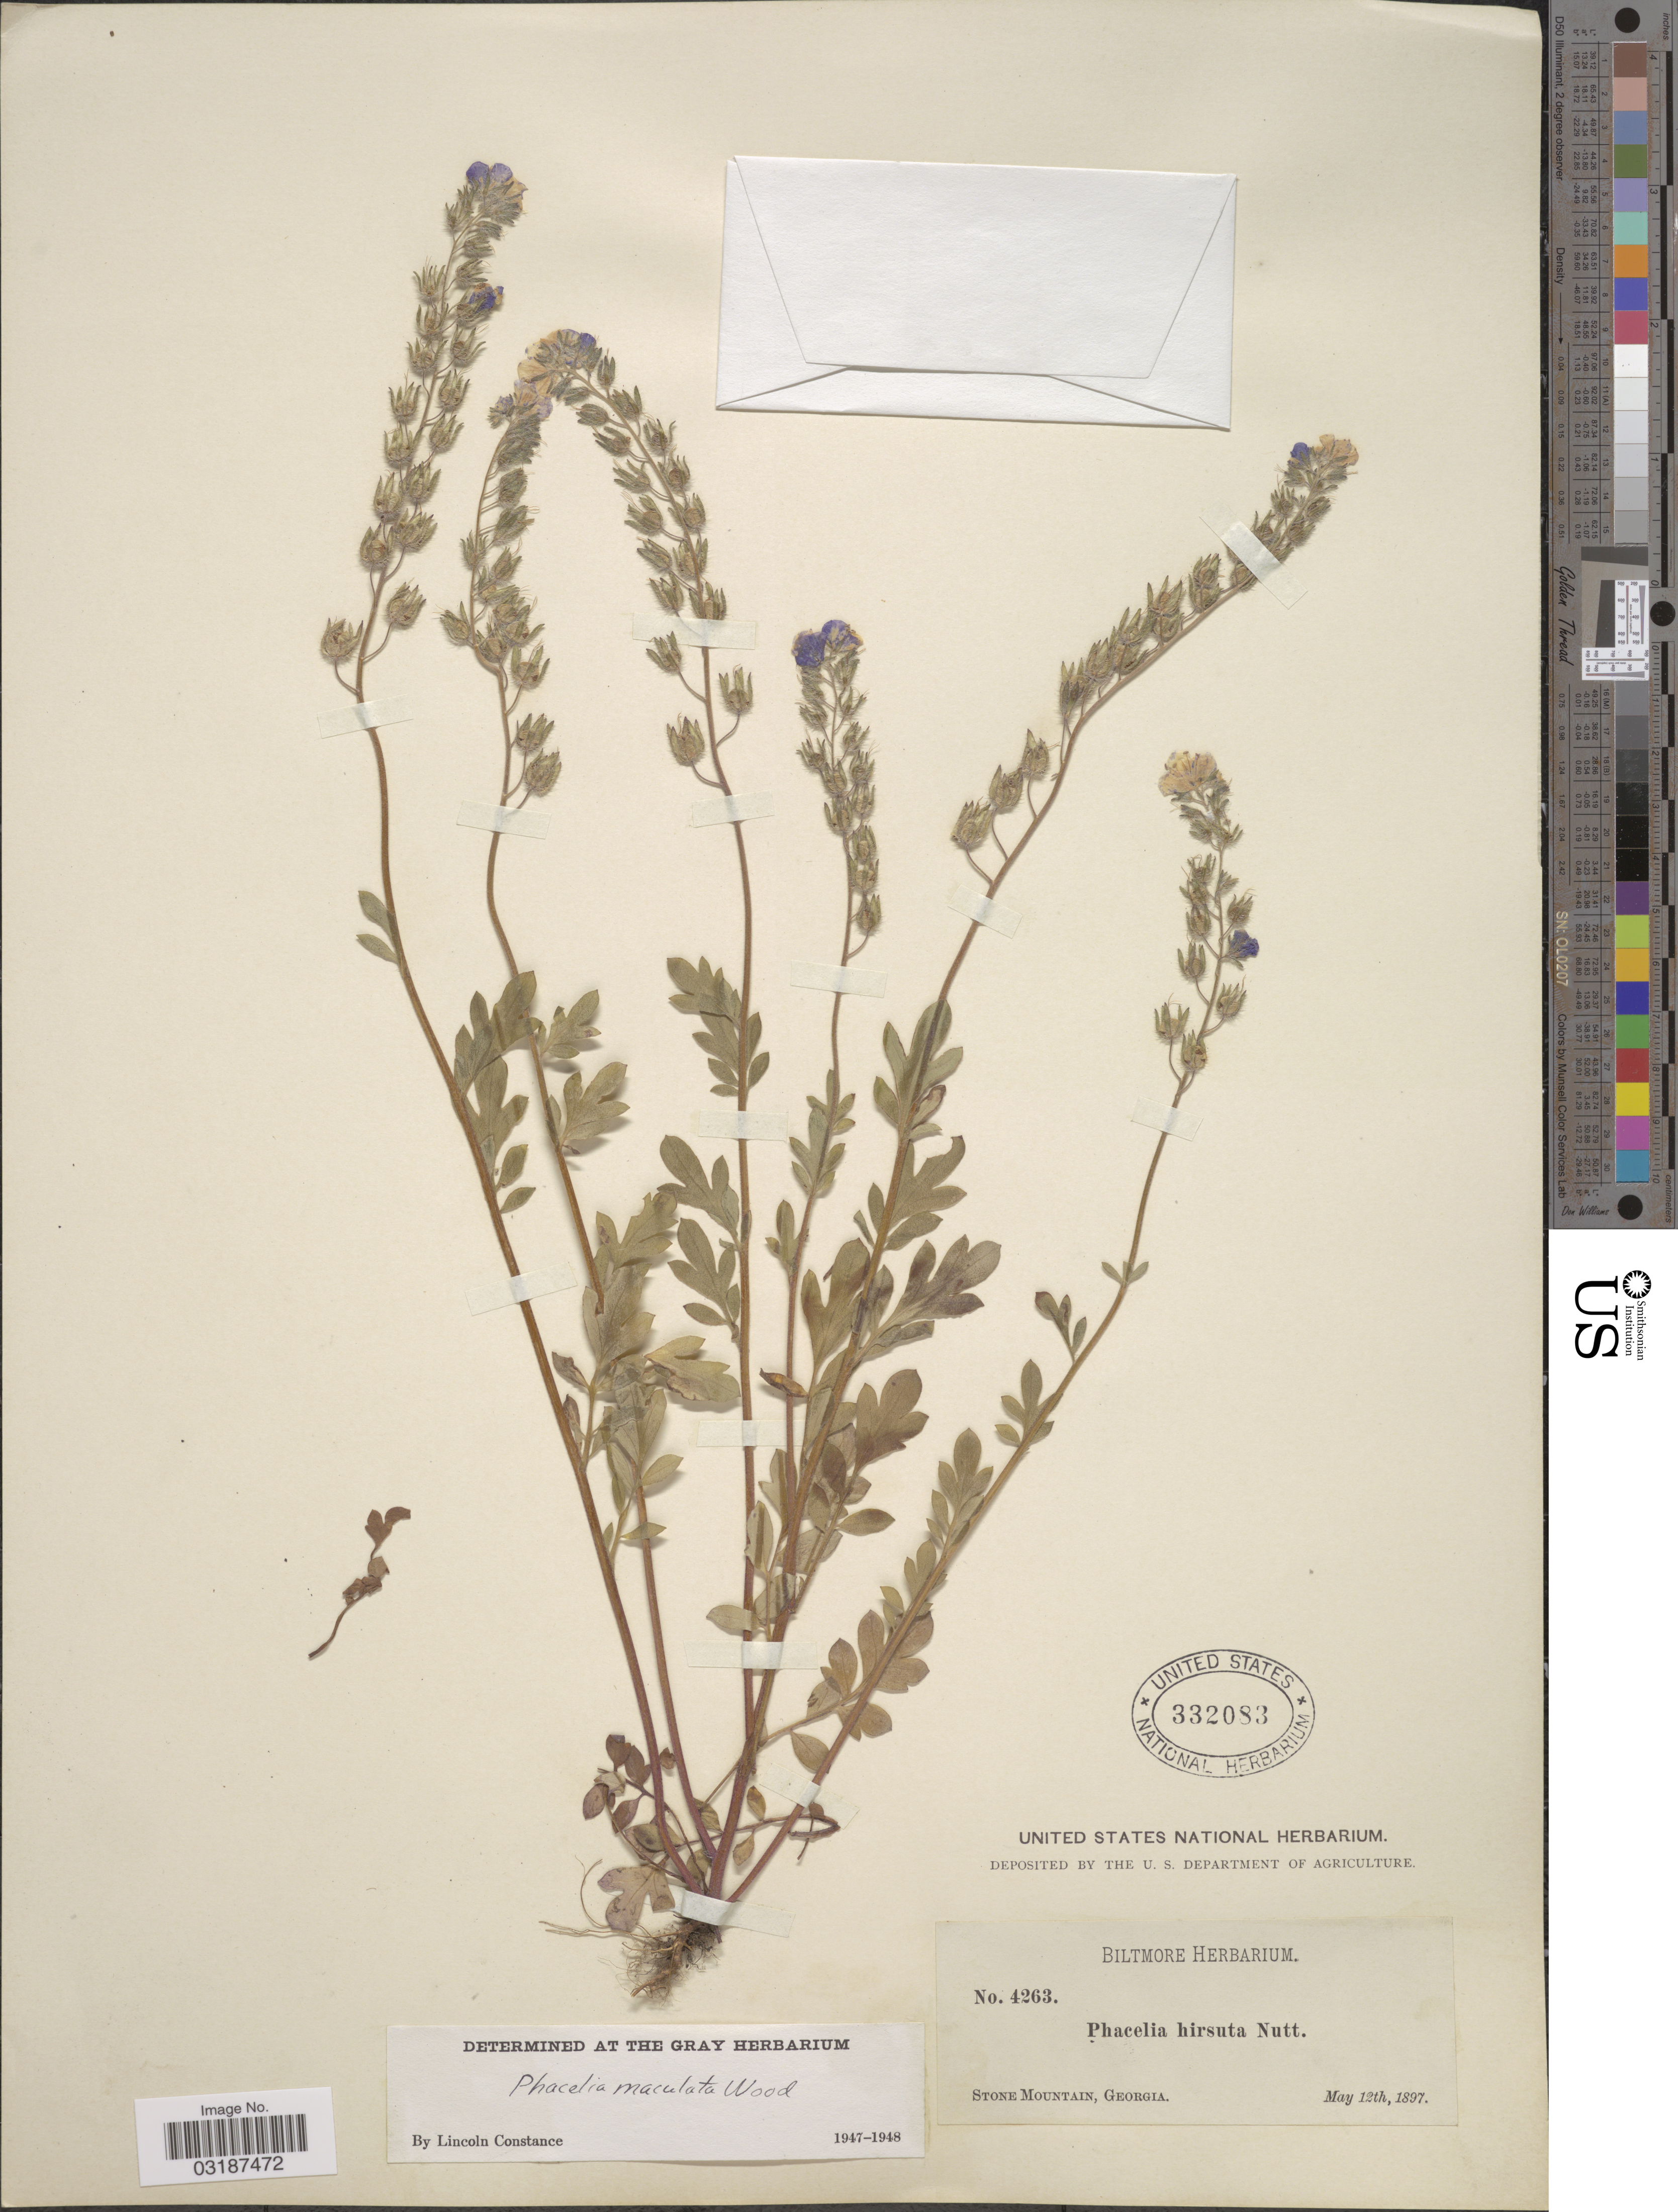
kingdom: Plantae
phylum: Tracheophyta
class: Magnoliopsida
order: Boraginales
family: Hydrophyllaceae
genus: Phacelia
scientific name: Phacelia maculata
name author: Alph. Wood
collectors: ex herb. Biltmore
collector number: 4263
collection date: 1897-05-12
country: United States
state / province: Georgia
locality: Stone Mountain.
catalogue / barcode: US 332083